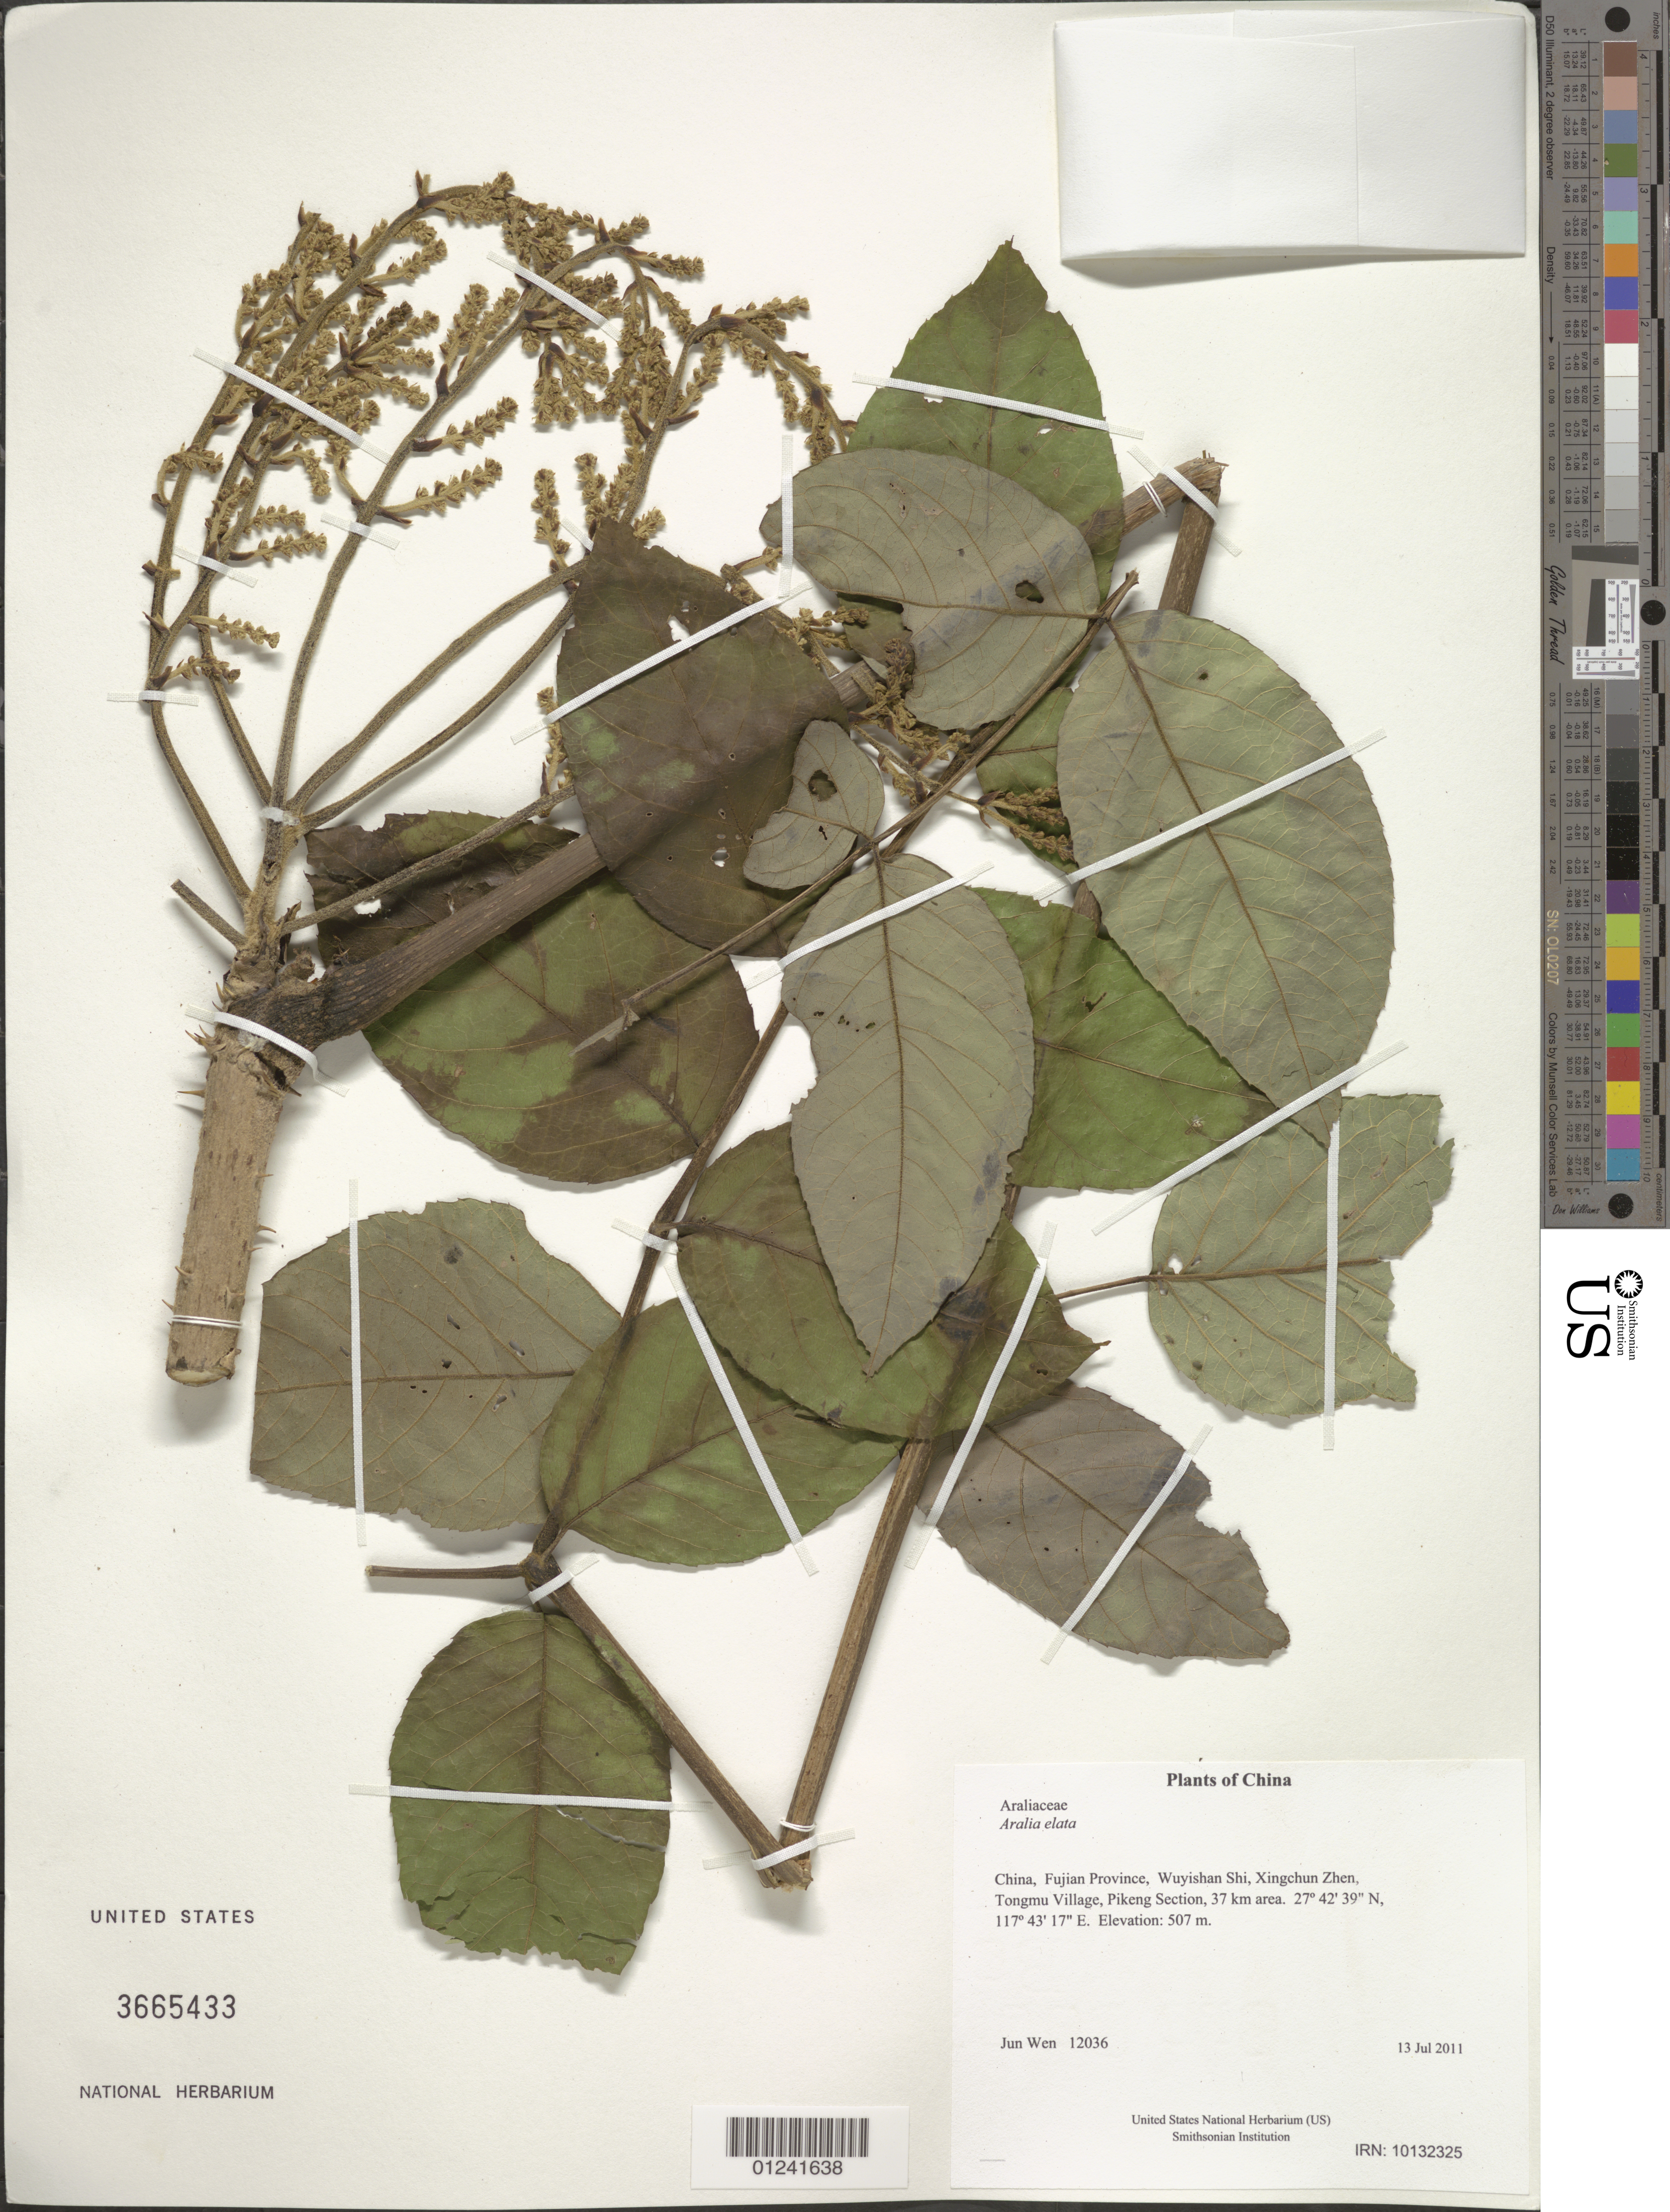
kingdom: Plantae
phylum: Tracheophyta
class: Magnoliopsida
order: Apiales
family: Araliaceae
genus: Aralia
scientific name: Aralia elata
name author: (Miq.) Seem.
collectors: J. Wen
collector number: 12036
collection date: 2011-07-13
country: China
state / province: Fujian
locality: Wuyishan Shi, Xingchun Zhen, Tongmu Village, Pikeng Section, 37 km area.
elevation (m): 507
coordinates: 27 42 38.9 N, 117 43 16.6 E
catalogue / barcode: US 3665433